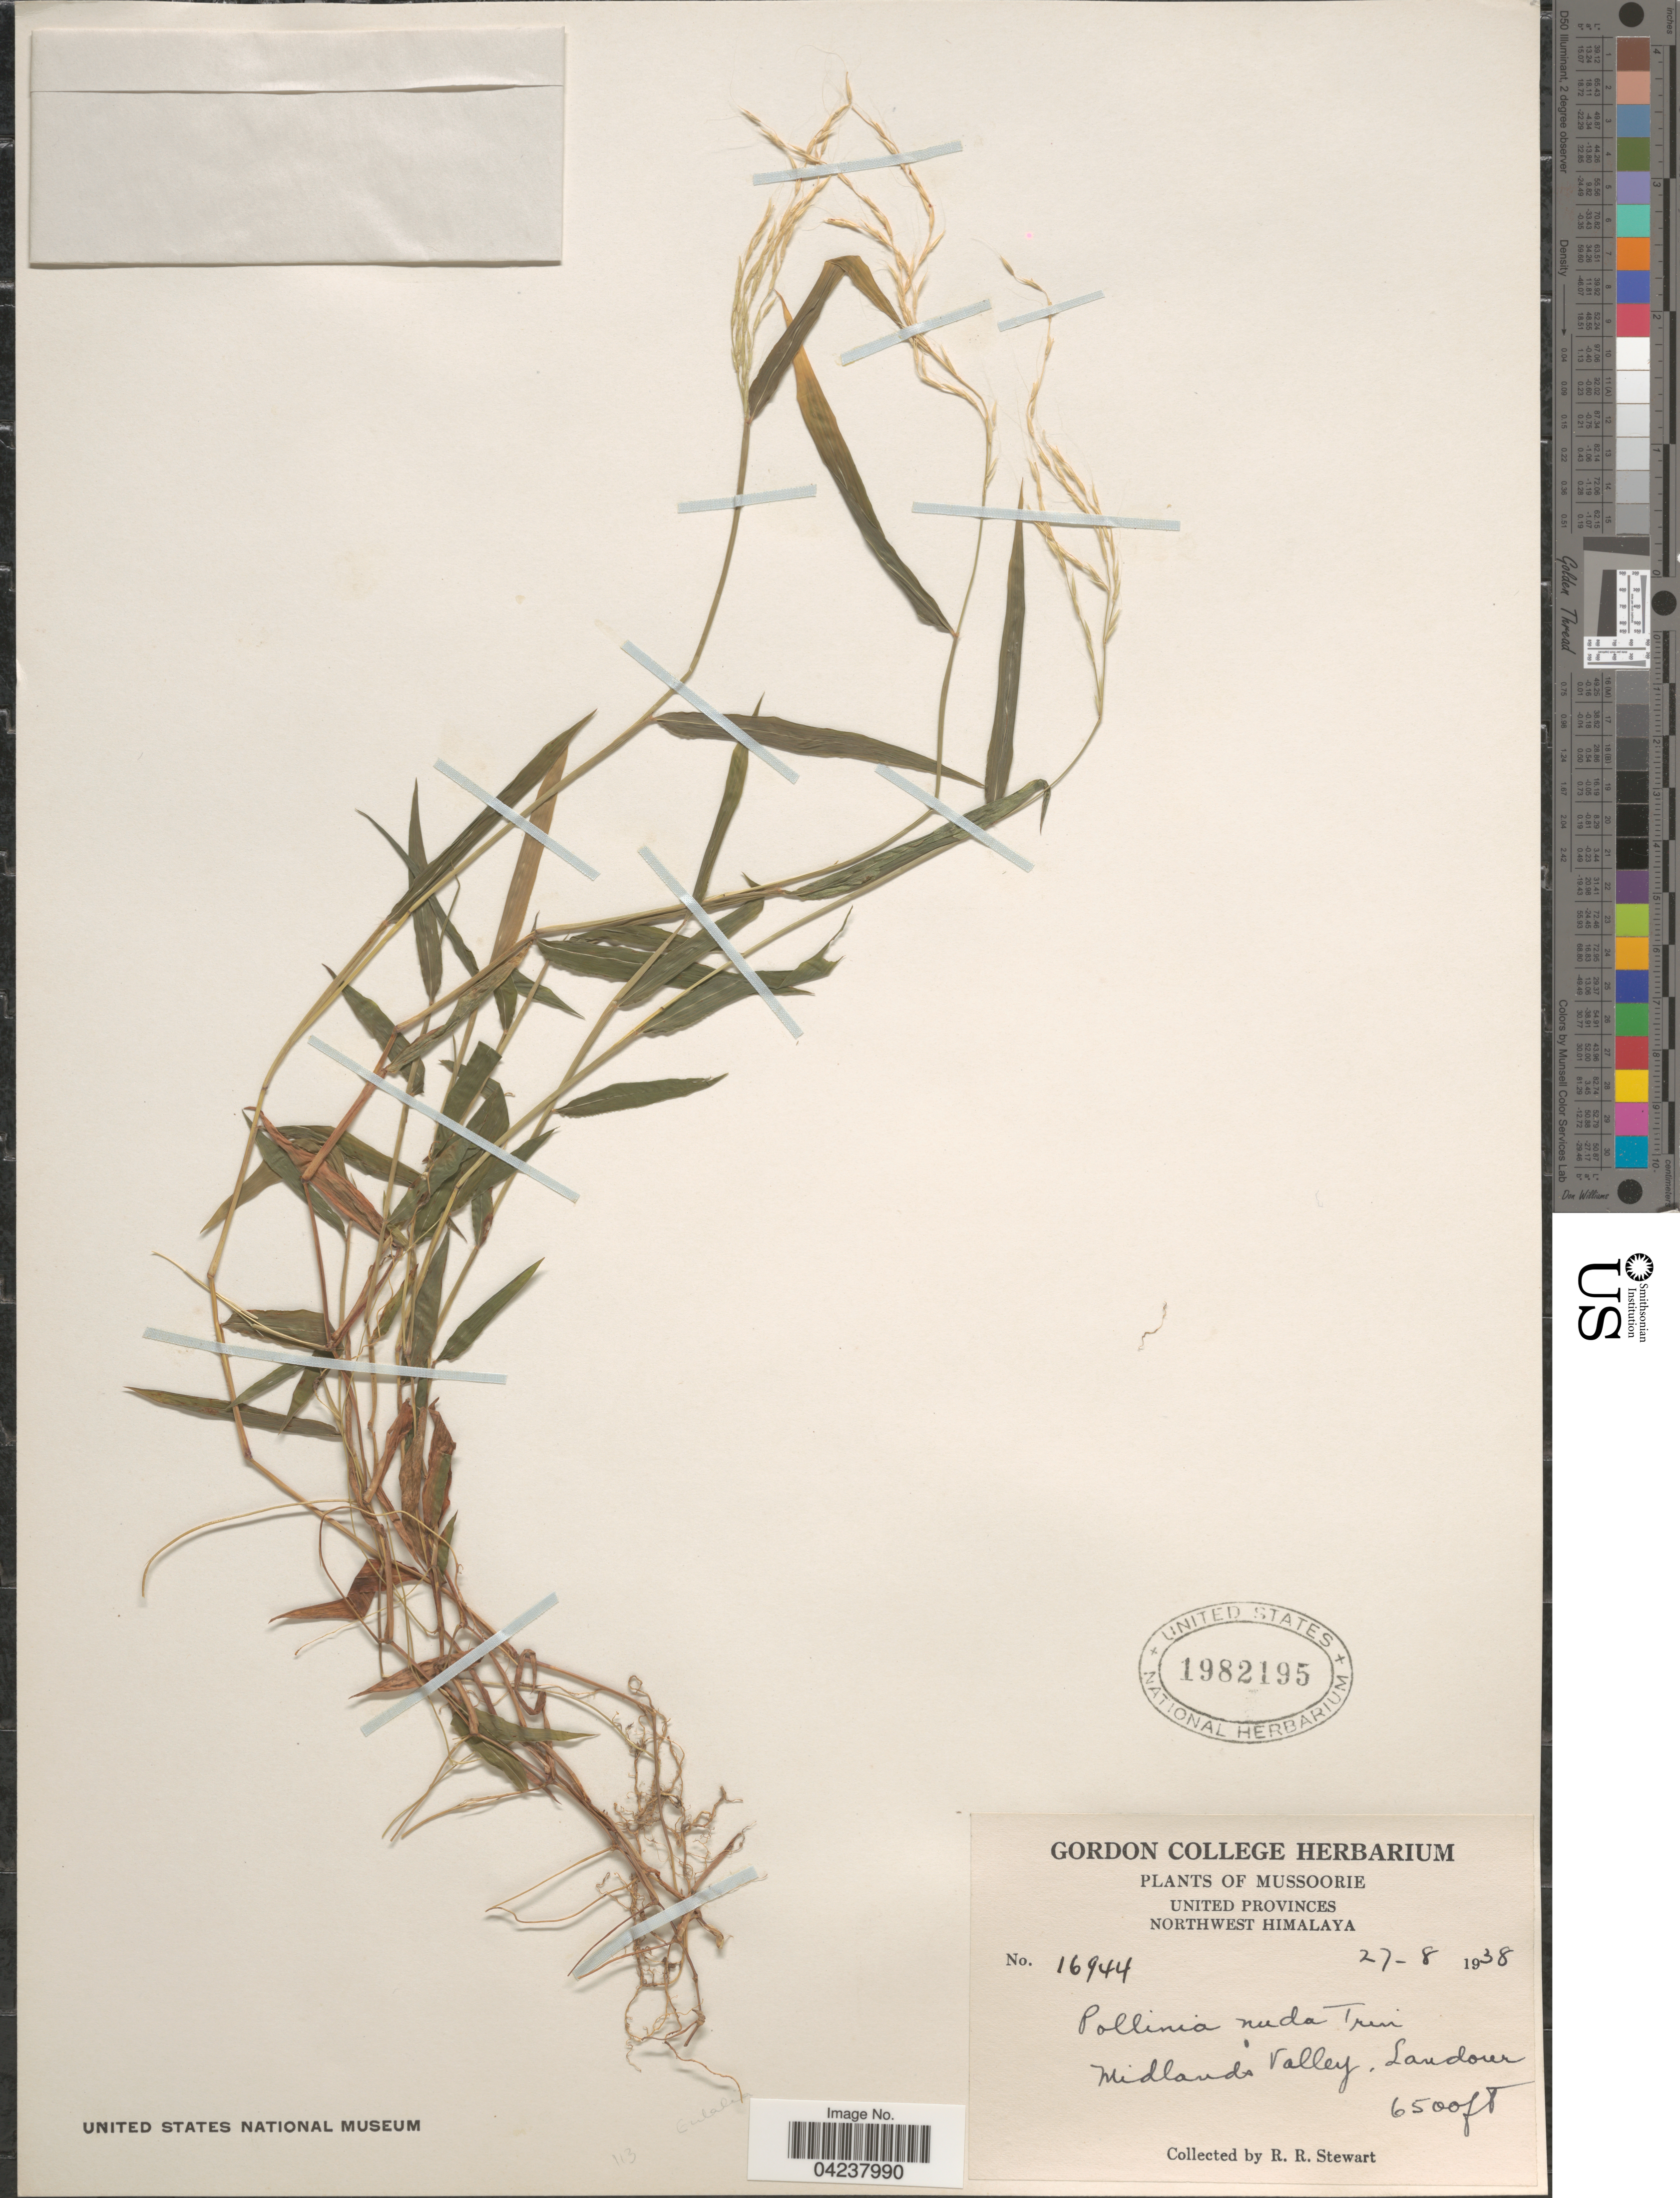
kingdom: Plantae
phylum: Tracheophyta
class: Liliopsida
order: Poales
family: Poaceae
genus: Microstegium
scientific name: Microstegium nudum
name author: (Trin.) A. Camus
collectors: R. Stewart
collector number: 16944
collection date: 1938-08-27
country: India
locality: Mussoorie. United Provinces. Northwest Himalaya. Midlands Valley. Landour.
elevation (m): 1981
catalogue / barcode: US 1982195